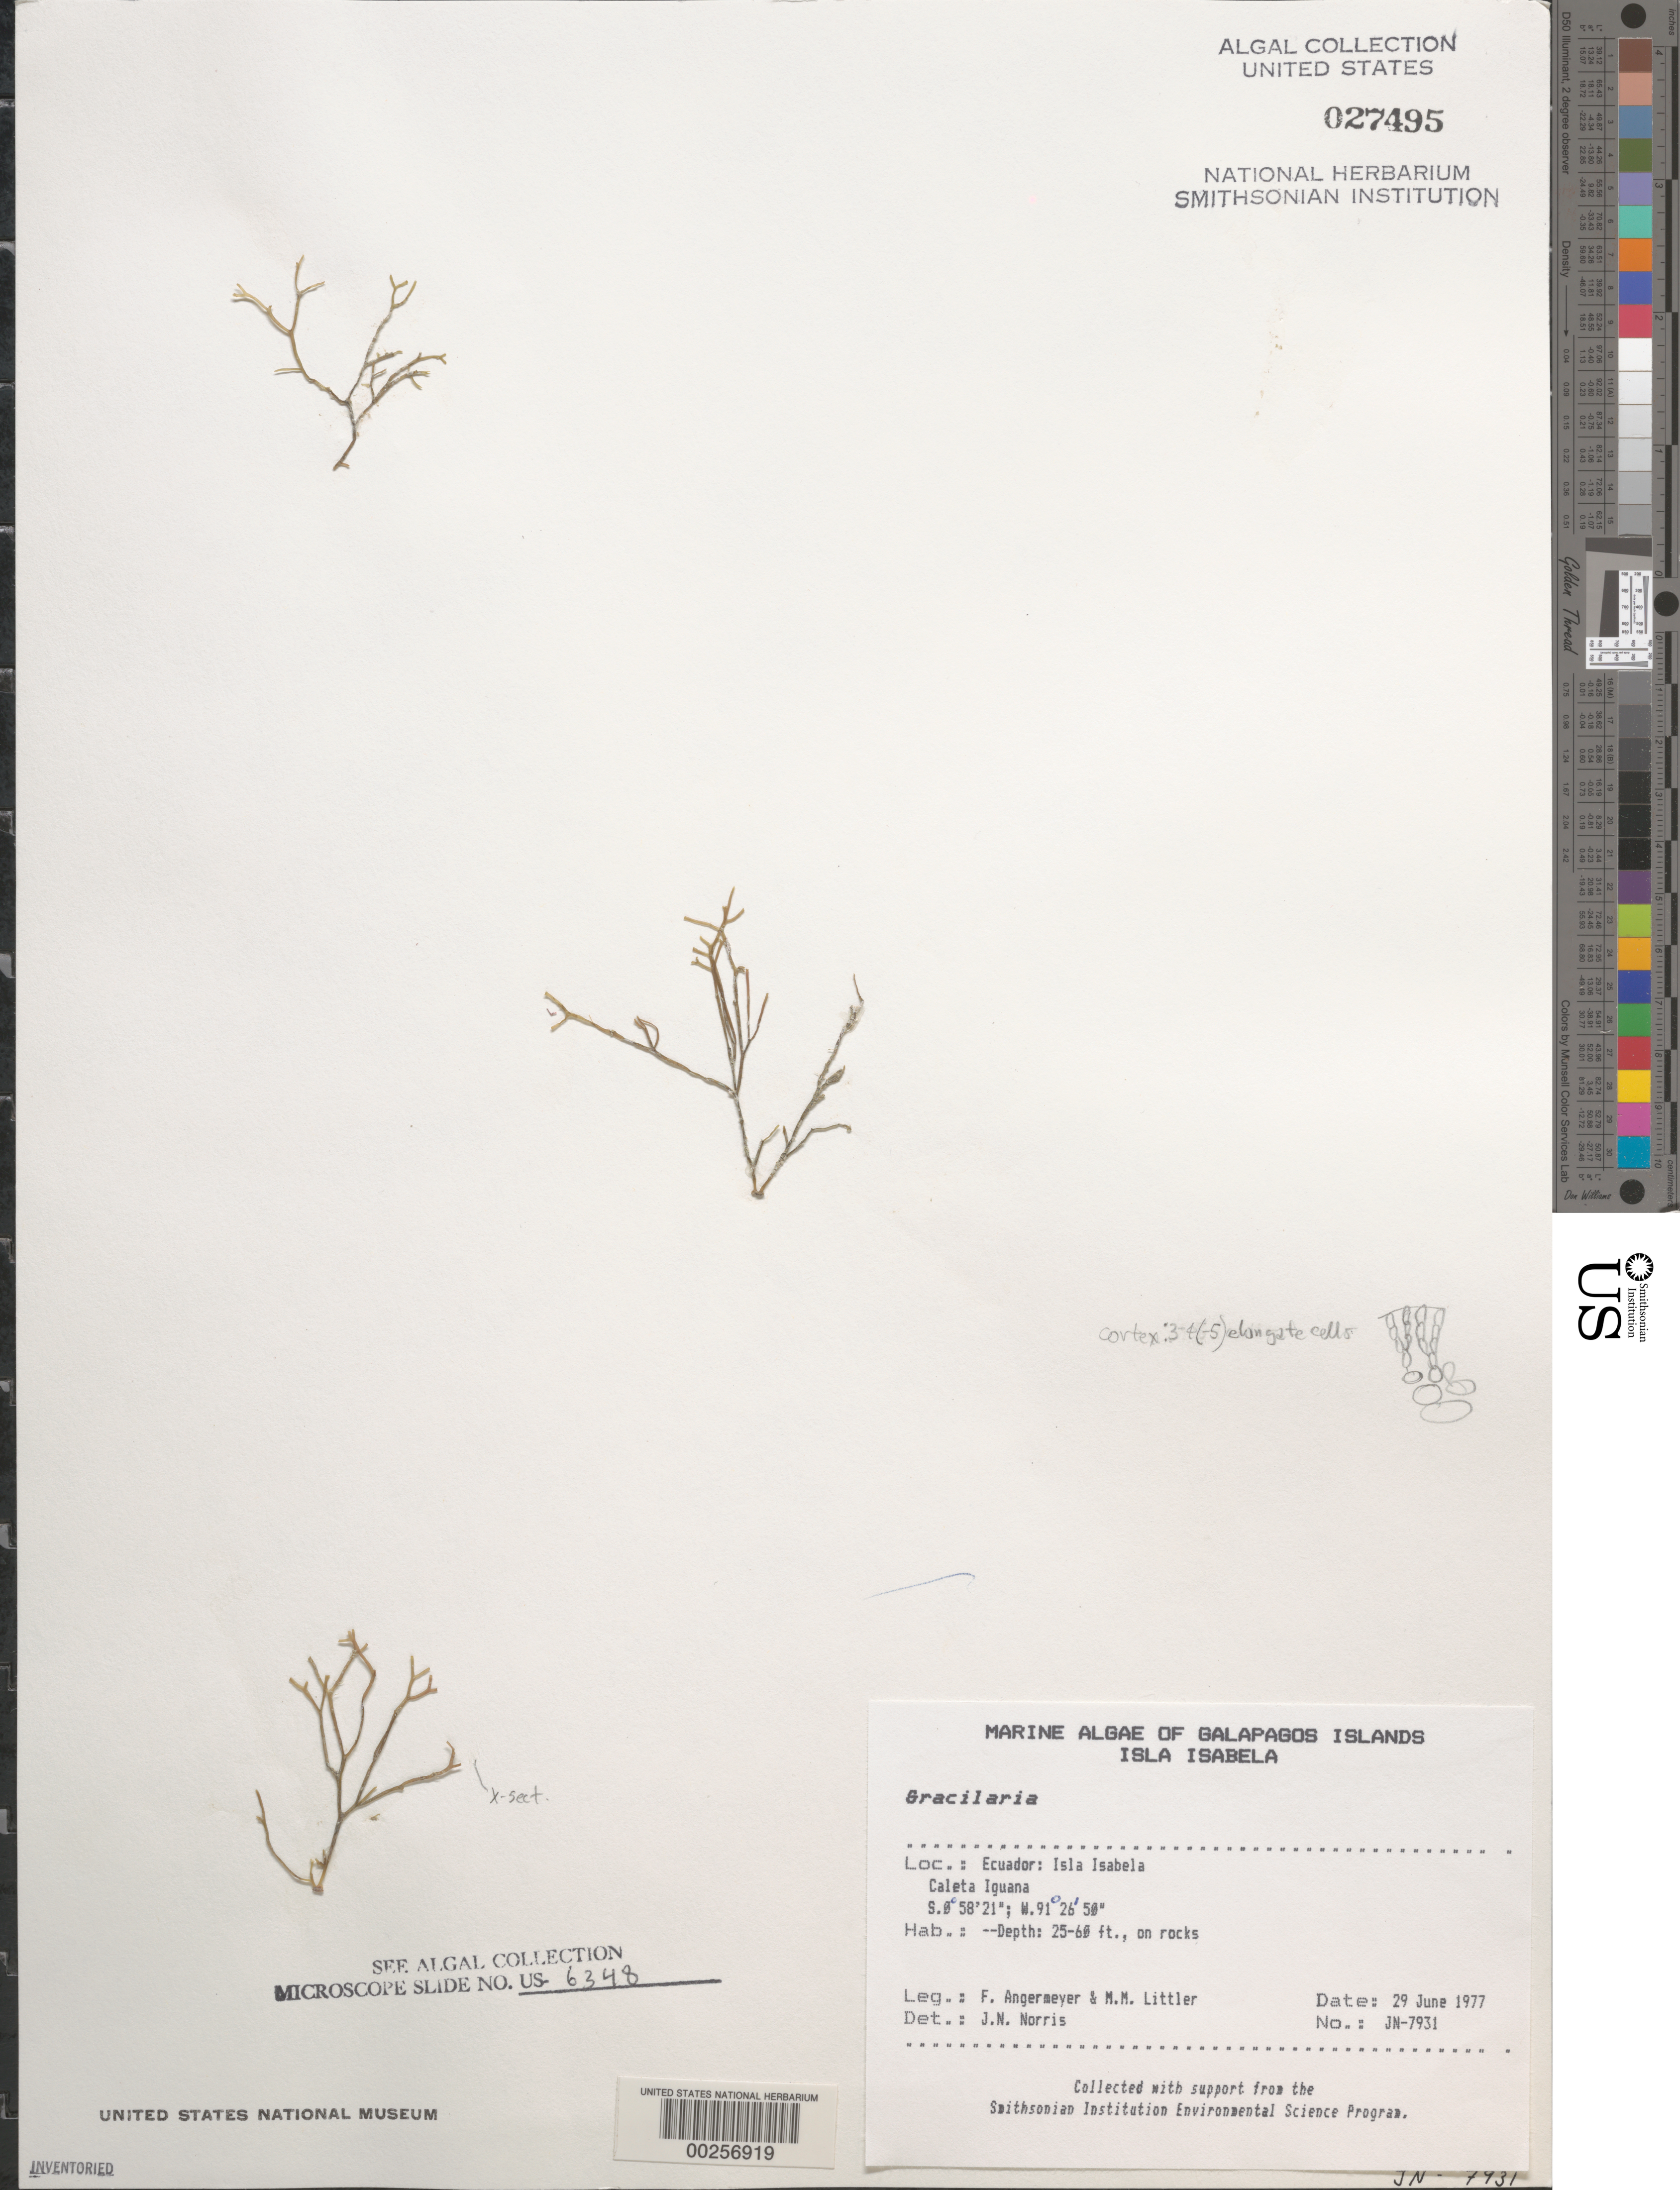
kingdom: Plantae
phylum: Rhodophyta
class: Florideophyceae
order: Gracilariales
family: Gracilariaceae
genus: Gracilaria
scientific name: Gracilaria sp.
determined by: Norris, James N.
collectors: F. Angermeyer & M. M. Littler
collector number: Jn-7931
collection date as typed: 29 Jun 1977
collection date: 1977-06-29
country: Ecuador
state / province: Colón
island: Isabela [Albemarle]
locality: Caleta Iguana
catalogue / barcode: US 27495